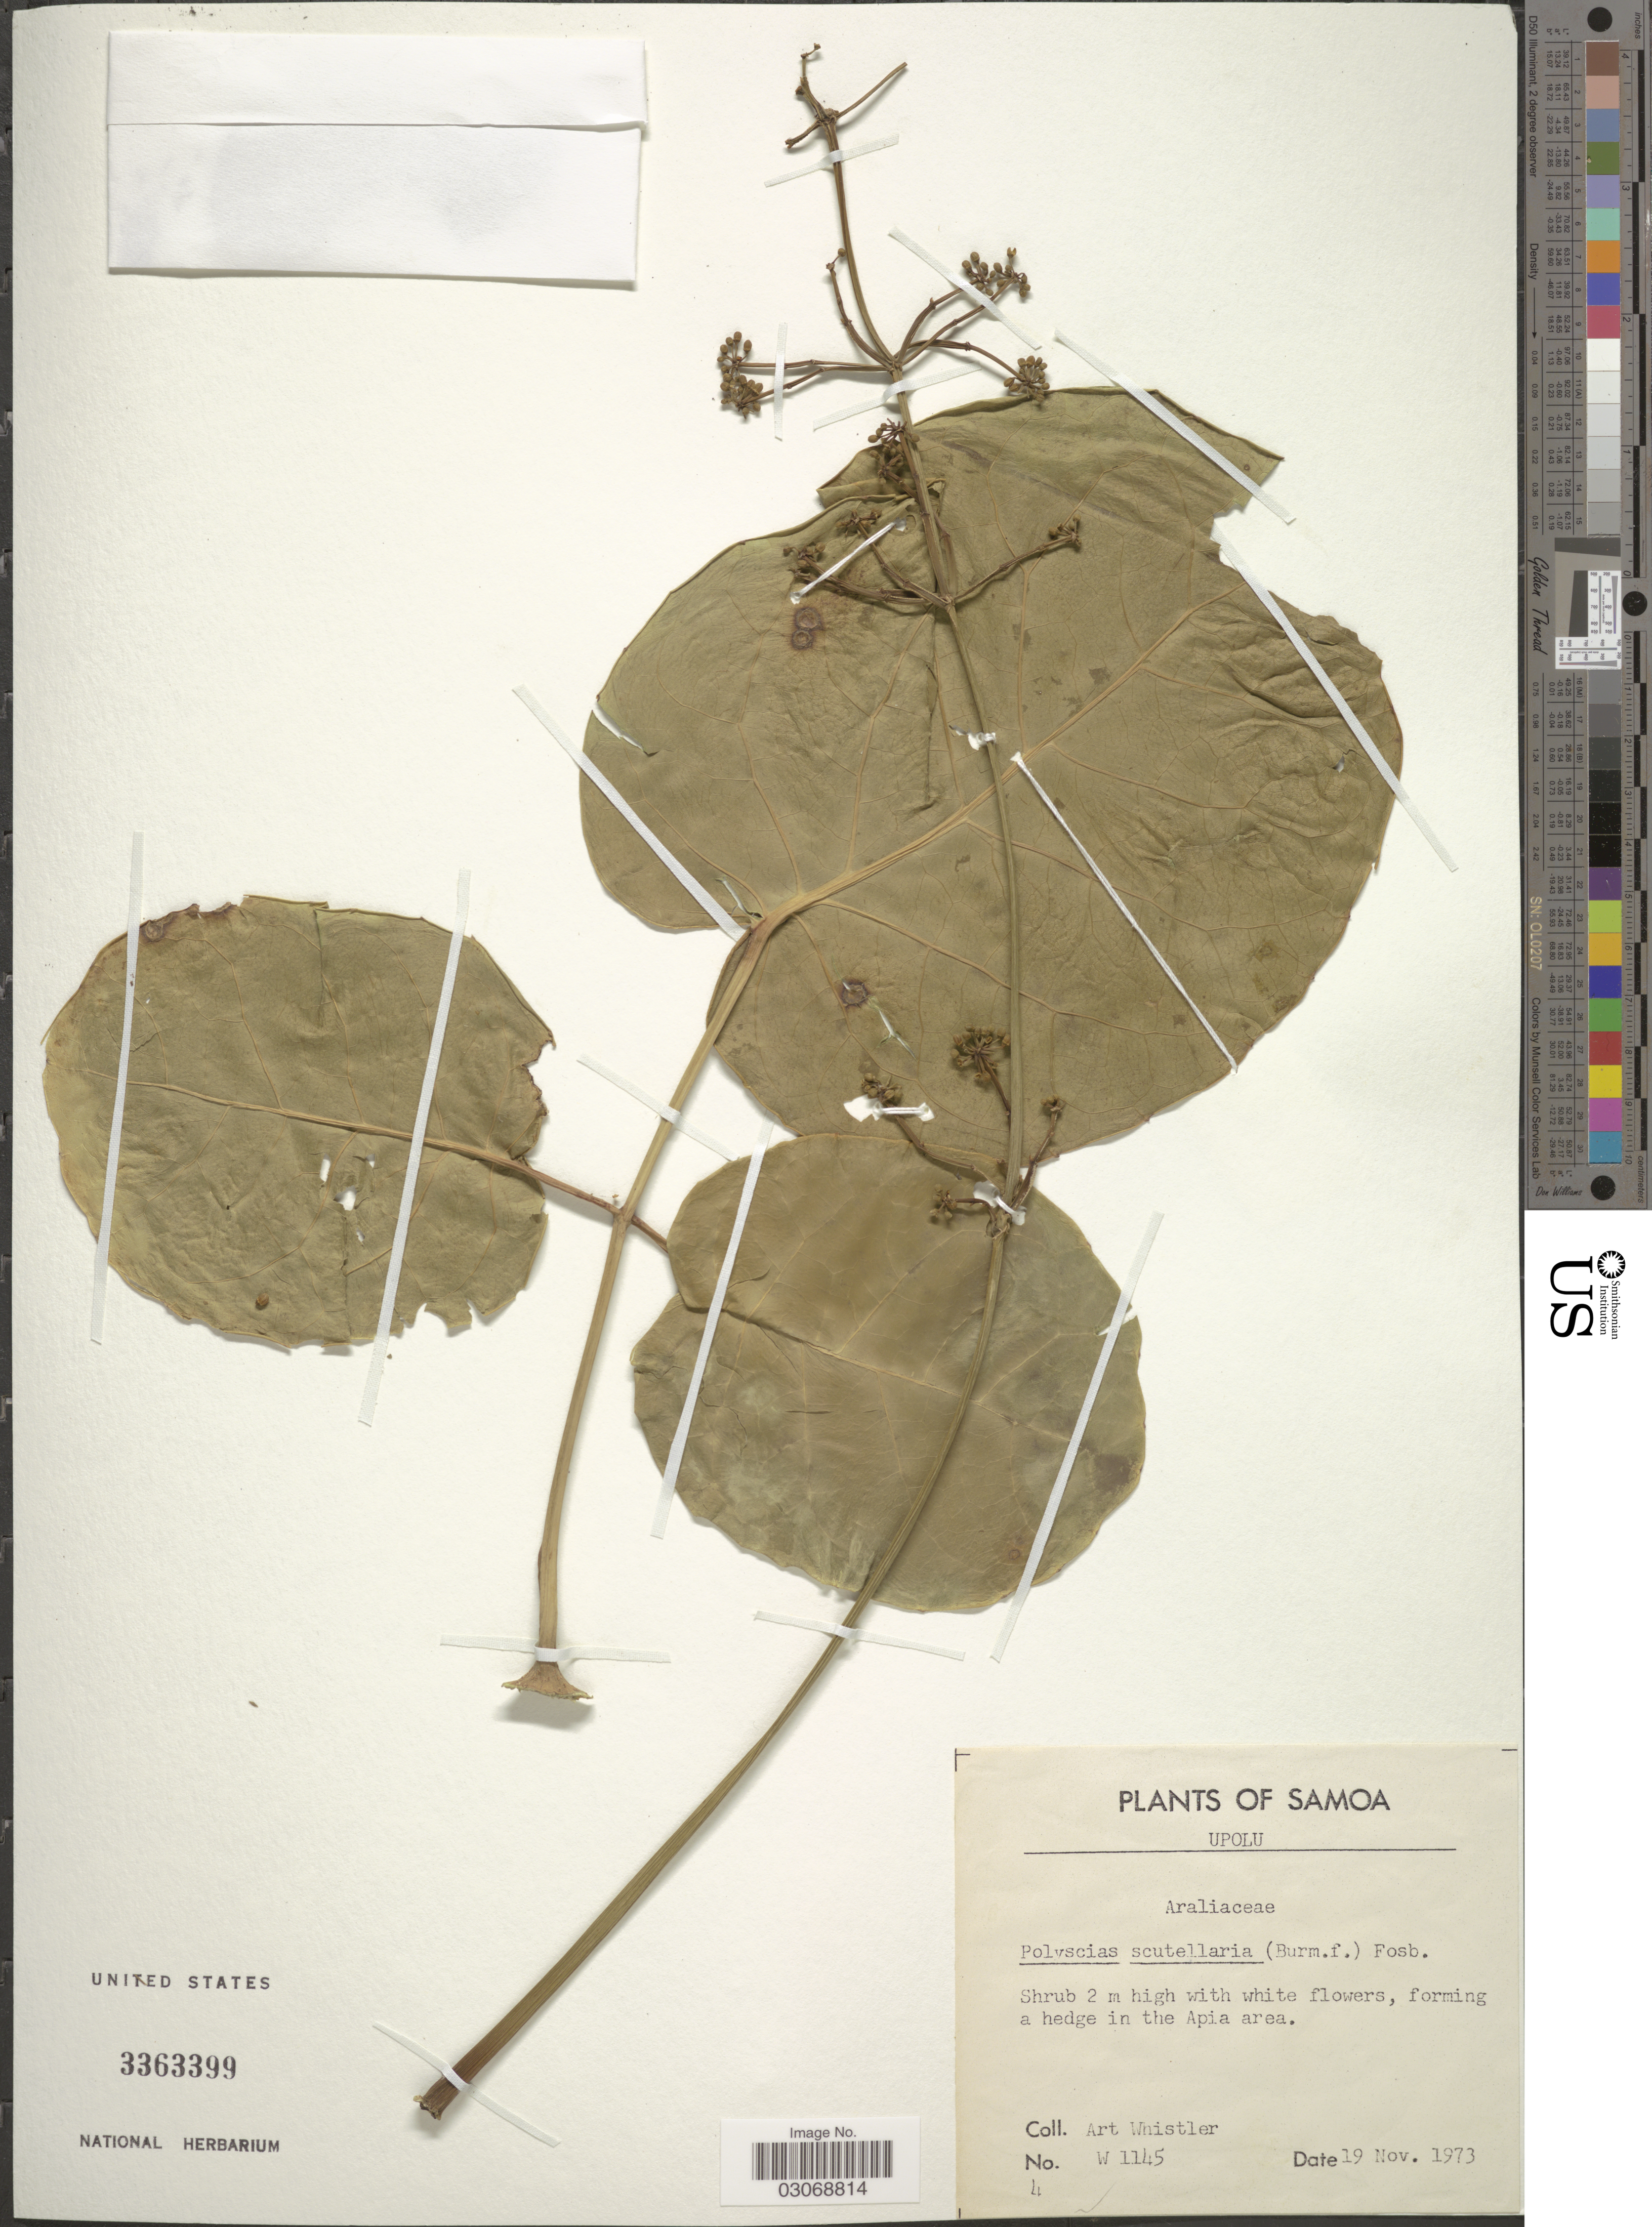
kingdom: Plantae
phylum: Tracheophyta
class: Magnoliopsida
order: Apiales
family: Araliaceae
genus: Polyscias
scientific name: Polyscias scutellaria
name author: (Burm. f.) Fosberg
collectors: A. Whistler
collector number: W1145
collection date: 1973-11-19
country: Samoa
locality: Samoa. Upolu. In the Apia area.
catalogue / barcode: US 3363399